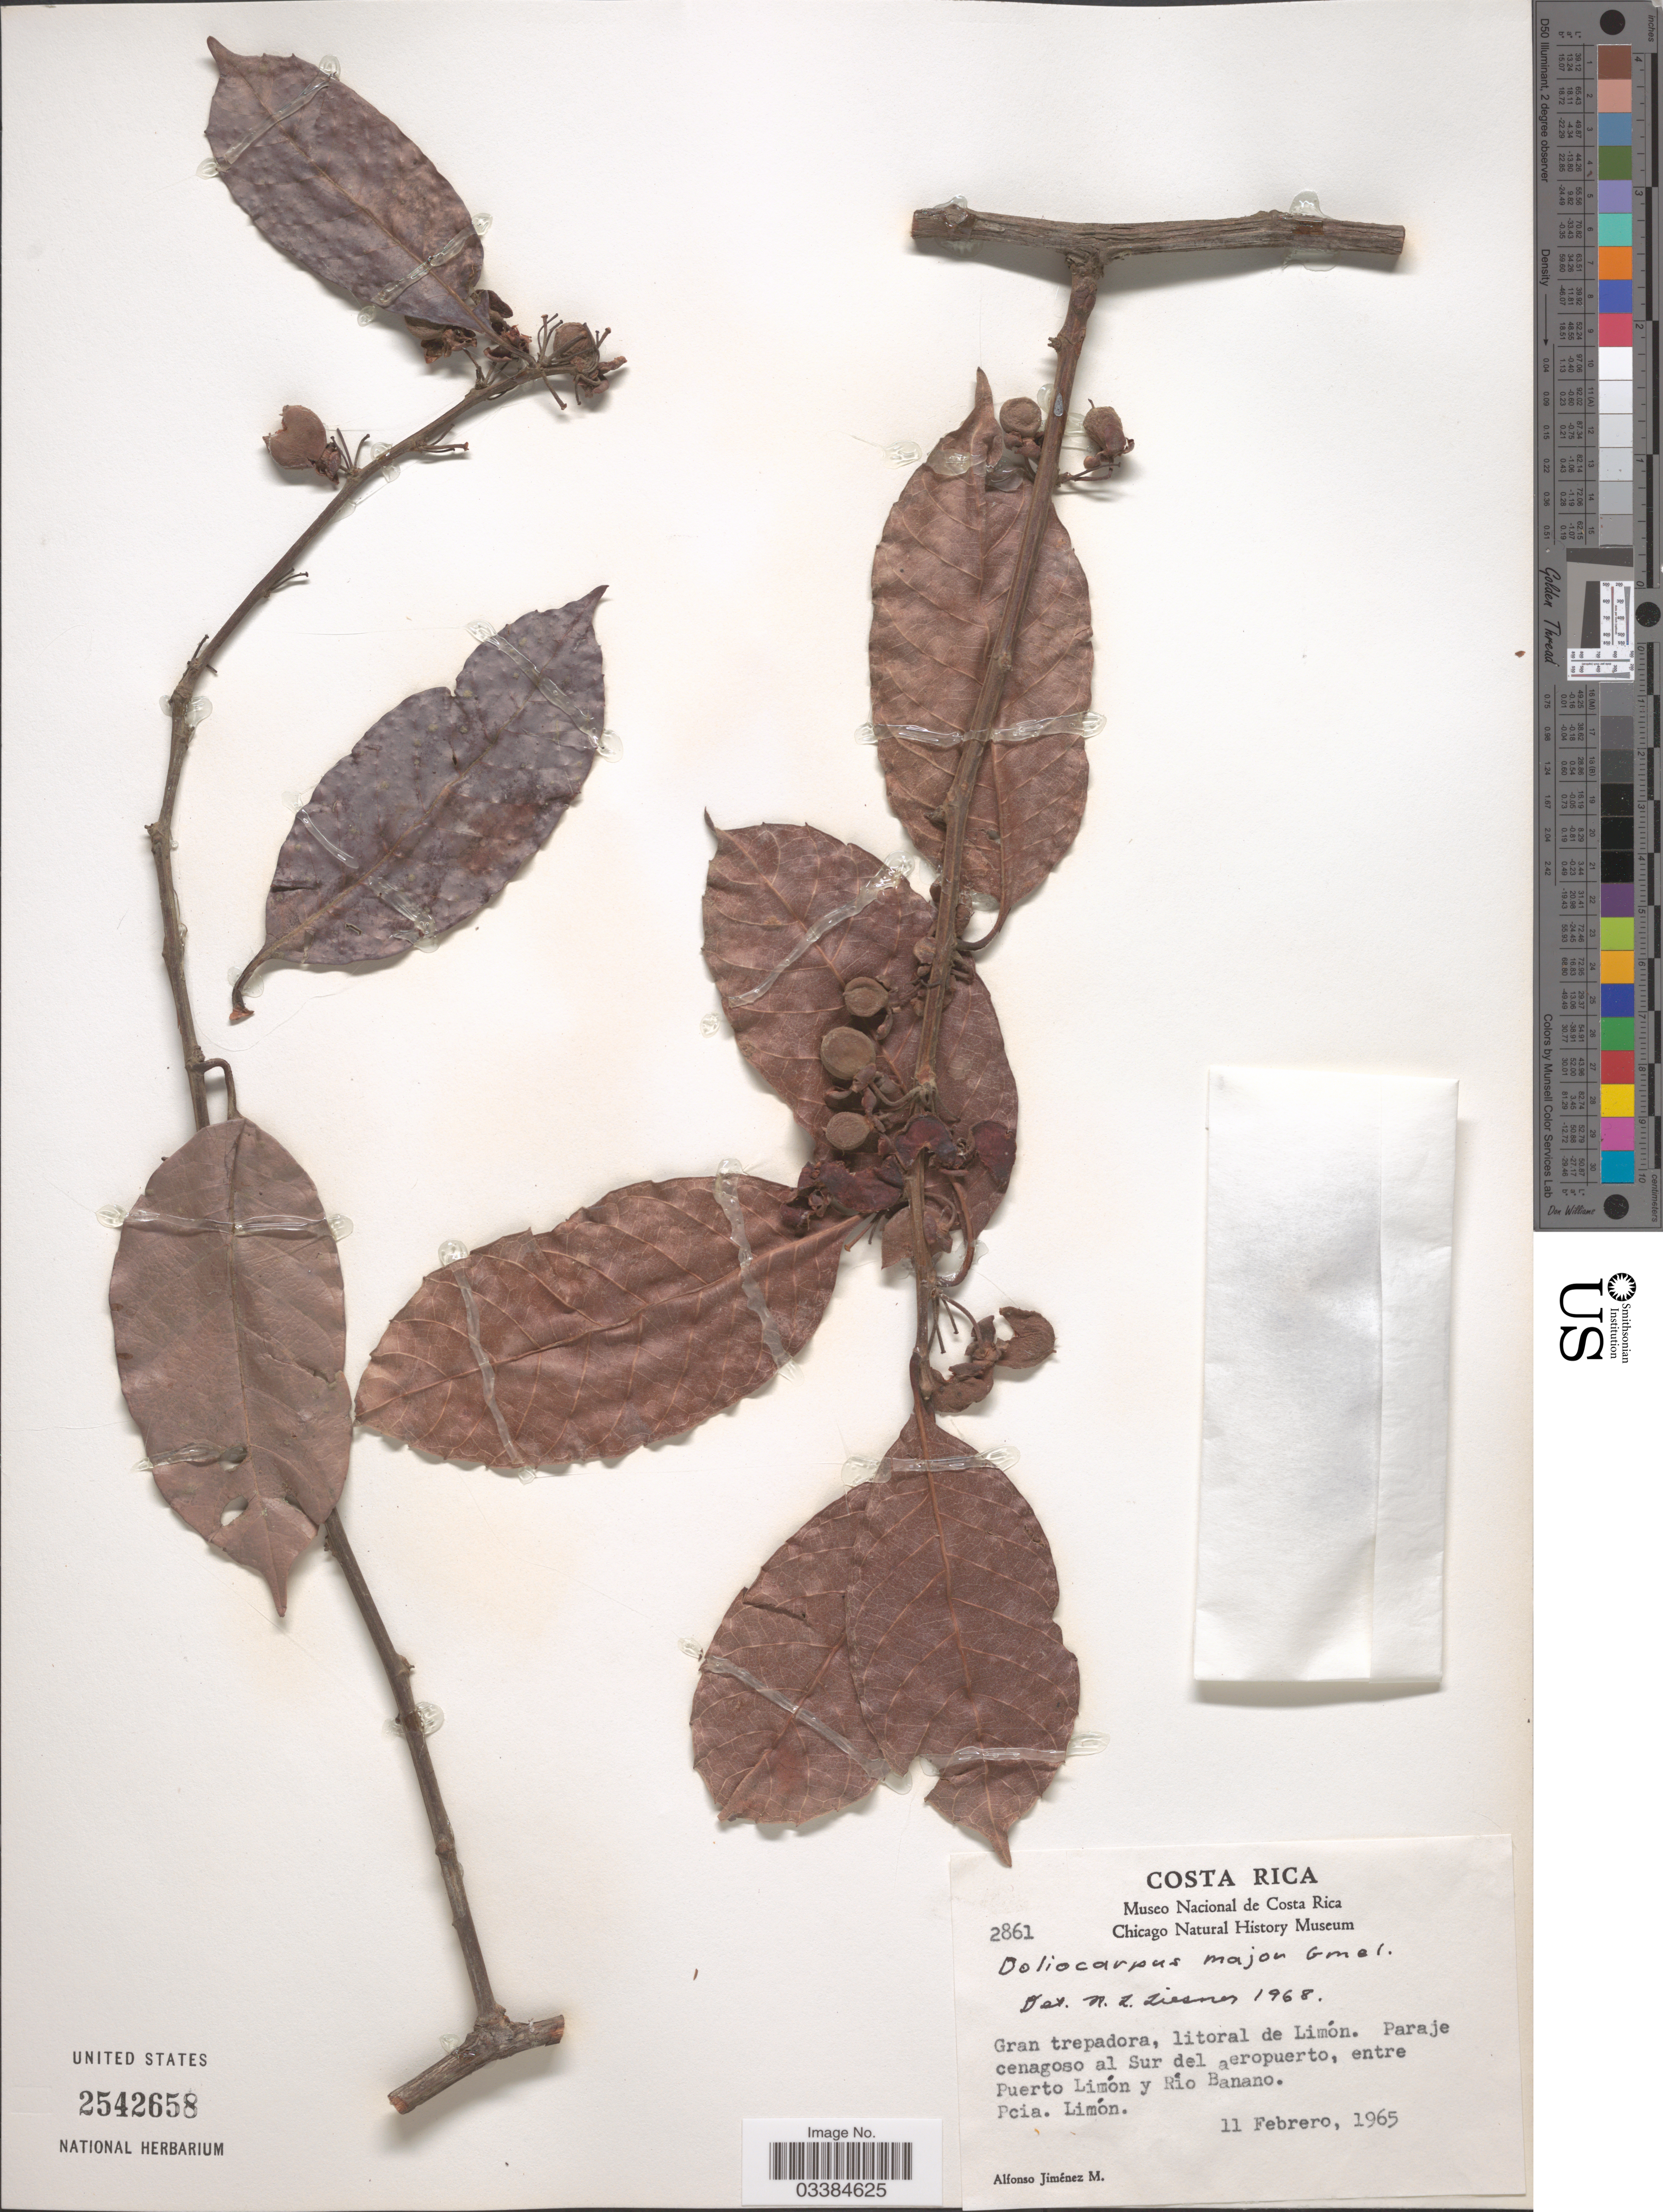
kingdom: Plantae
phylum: Tracheophyta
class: Magnoliopsida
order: Dilleniales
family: Dilleniaceae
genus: Doliocarpus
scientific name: Doliocarpus major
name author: J.F. Gmel.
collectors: A. Jimenez M.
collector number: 2861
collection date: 1965-02-11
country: Costa Rica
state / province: Limón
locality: Paraje cenagoso al Sur del aeropuerto, entre Puerto Limón y Río Banano. Pcia. Limón.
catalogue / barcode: US 2542658